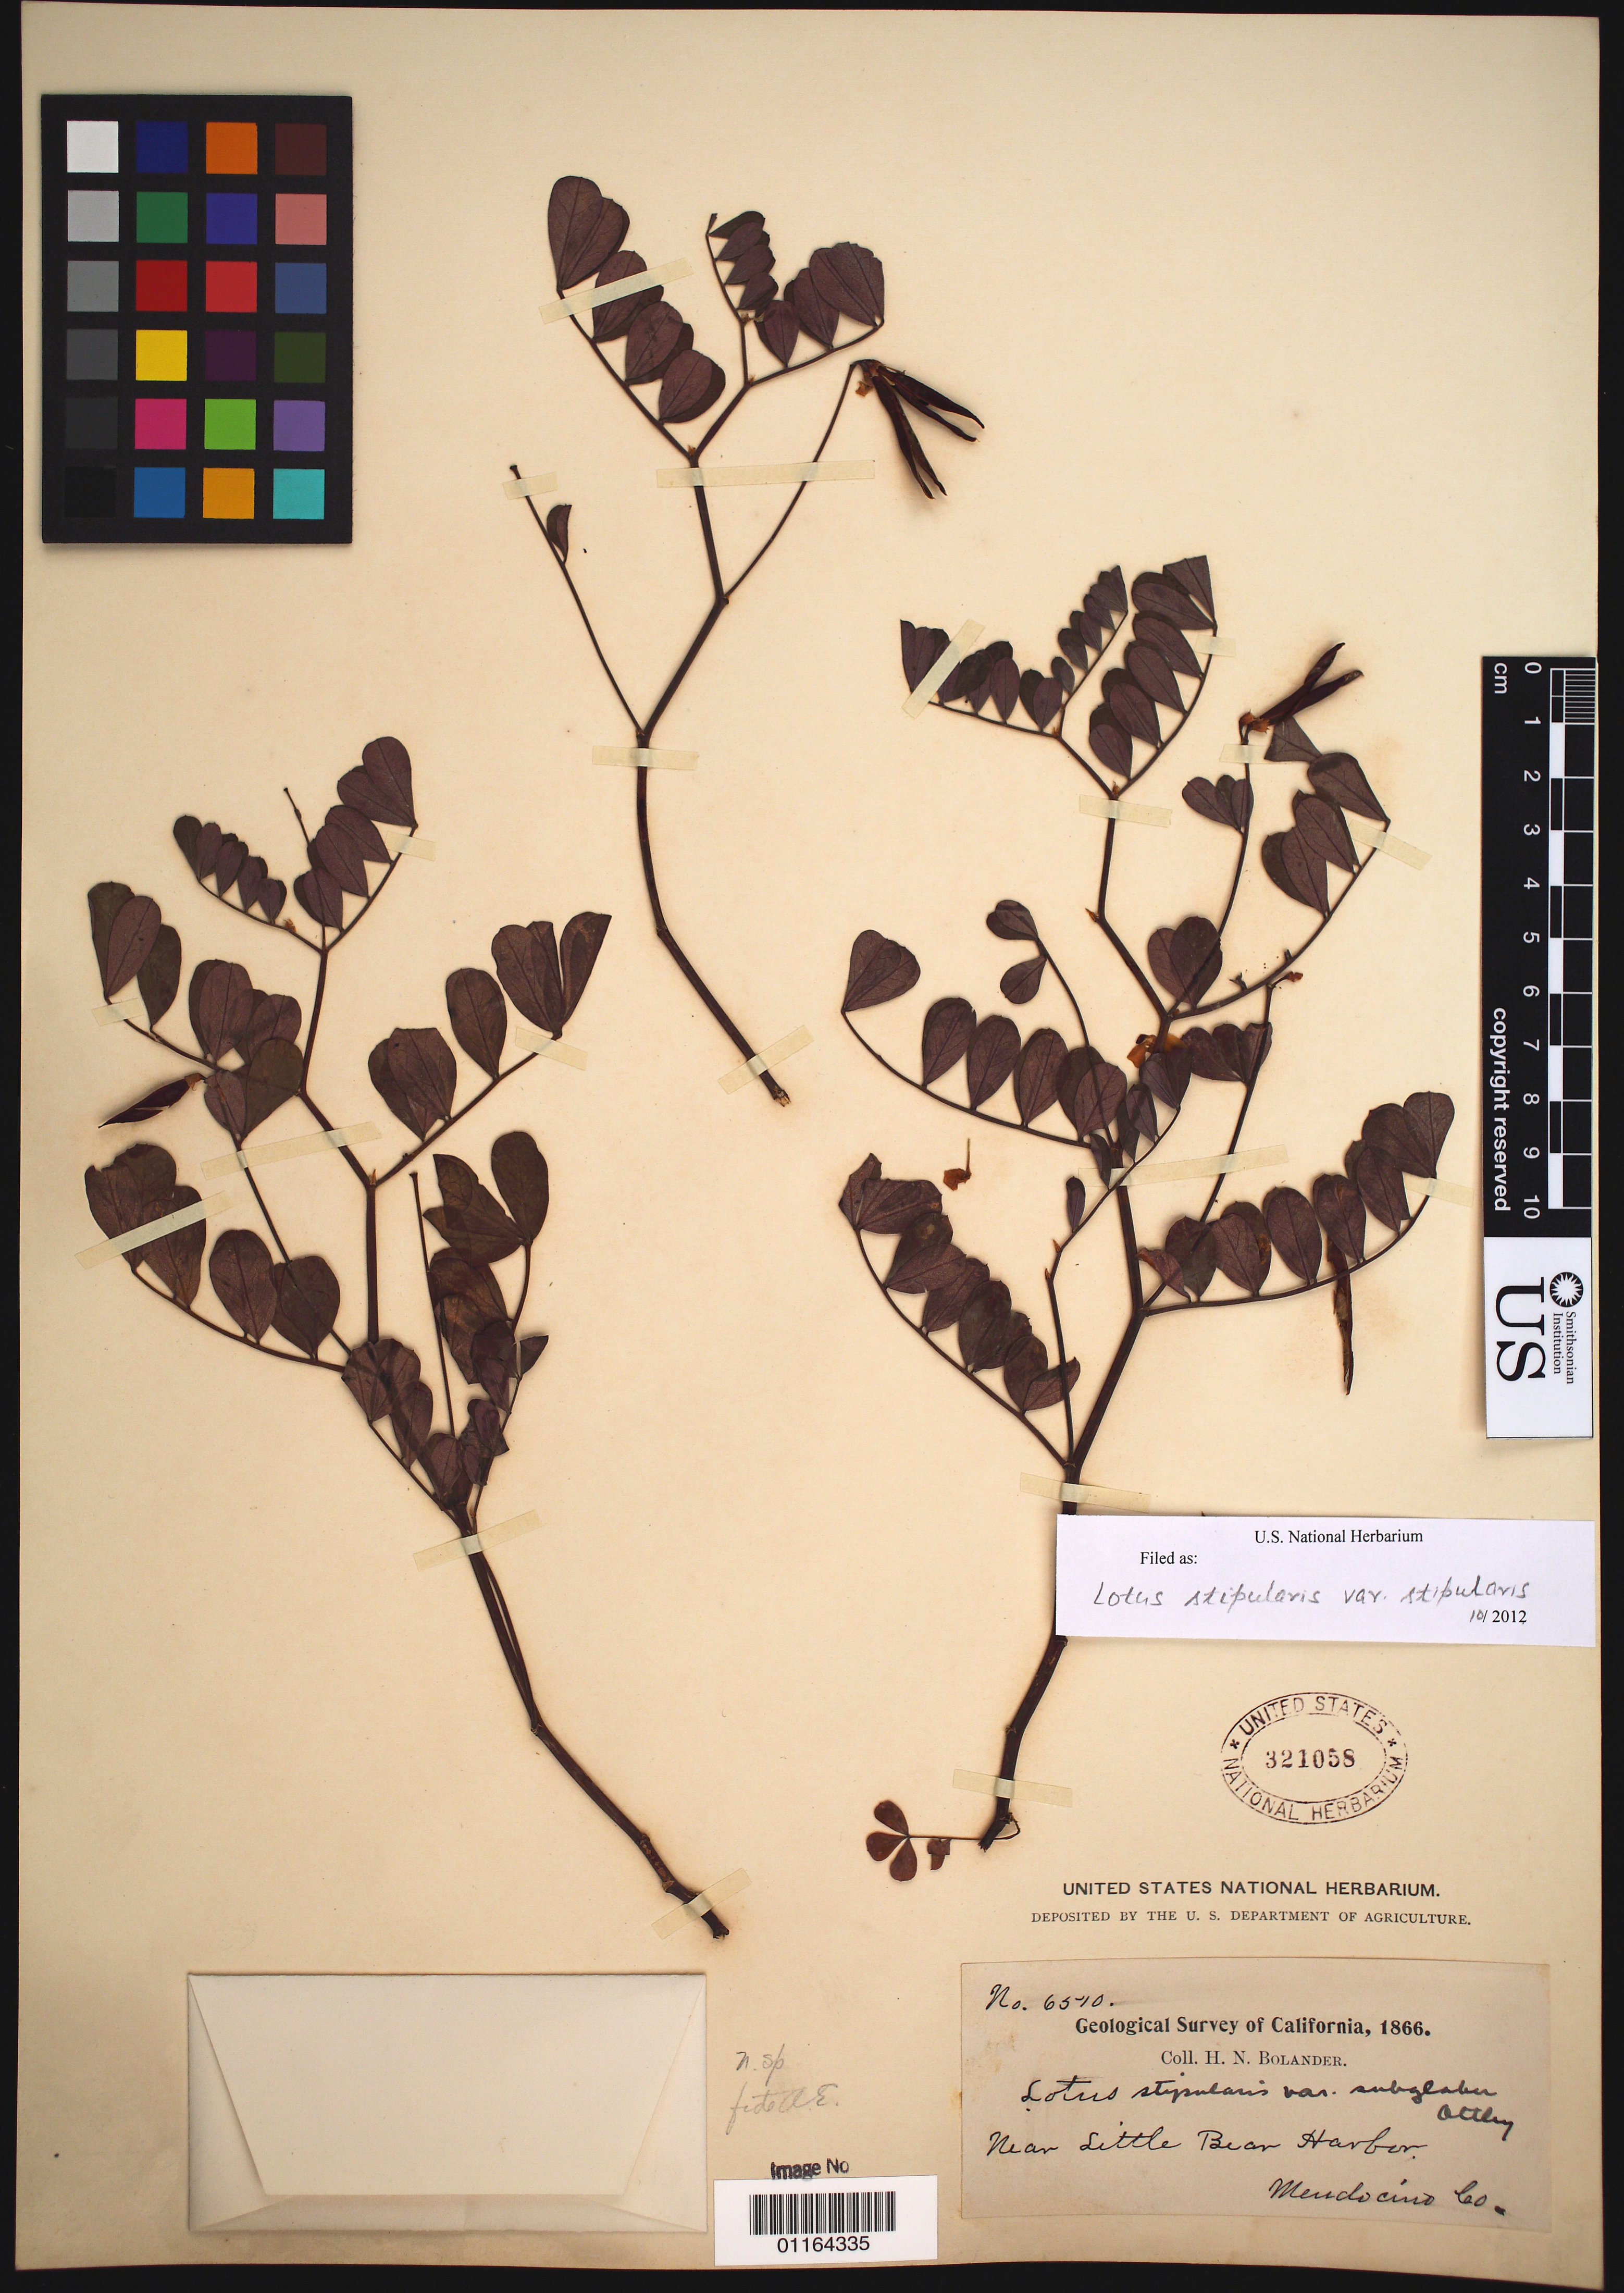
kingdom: Plantae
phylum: Tracheophyta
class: Magnoliopsida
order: Fabales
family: Fabaceae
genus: Hosackia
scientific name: Hosackia stipularis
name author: Benth.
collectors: H. Bolander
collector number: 6510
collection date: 1866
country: United States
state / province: California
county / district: Mendocino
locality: Near Little Bear Harbor.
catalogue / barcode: US 321058